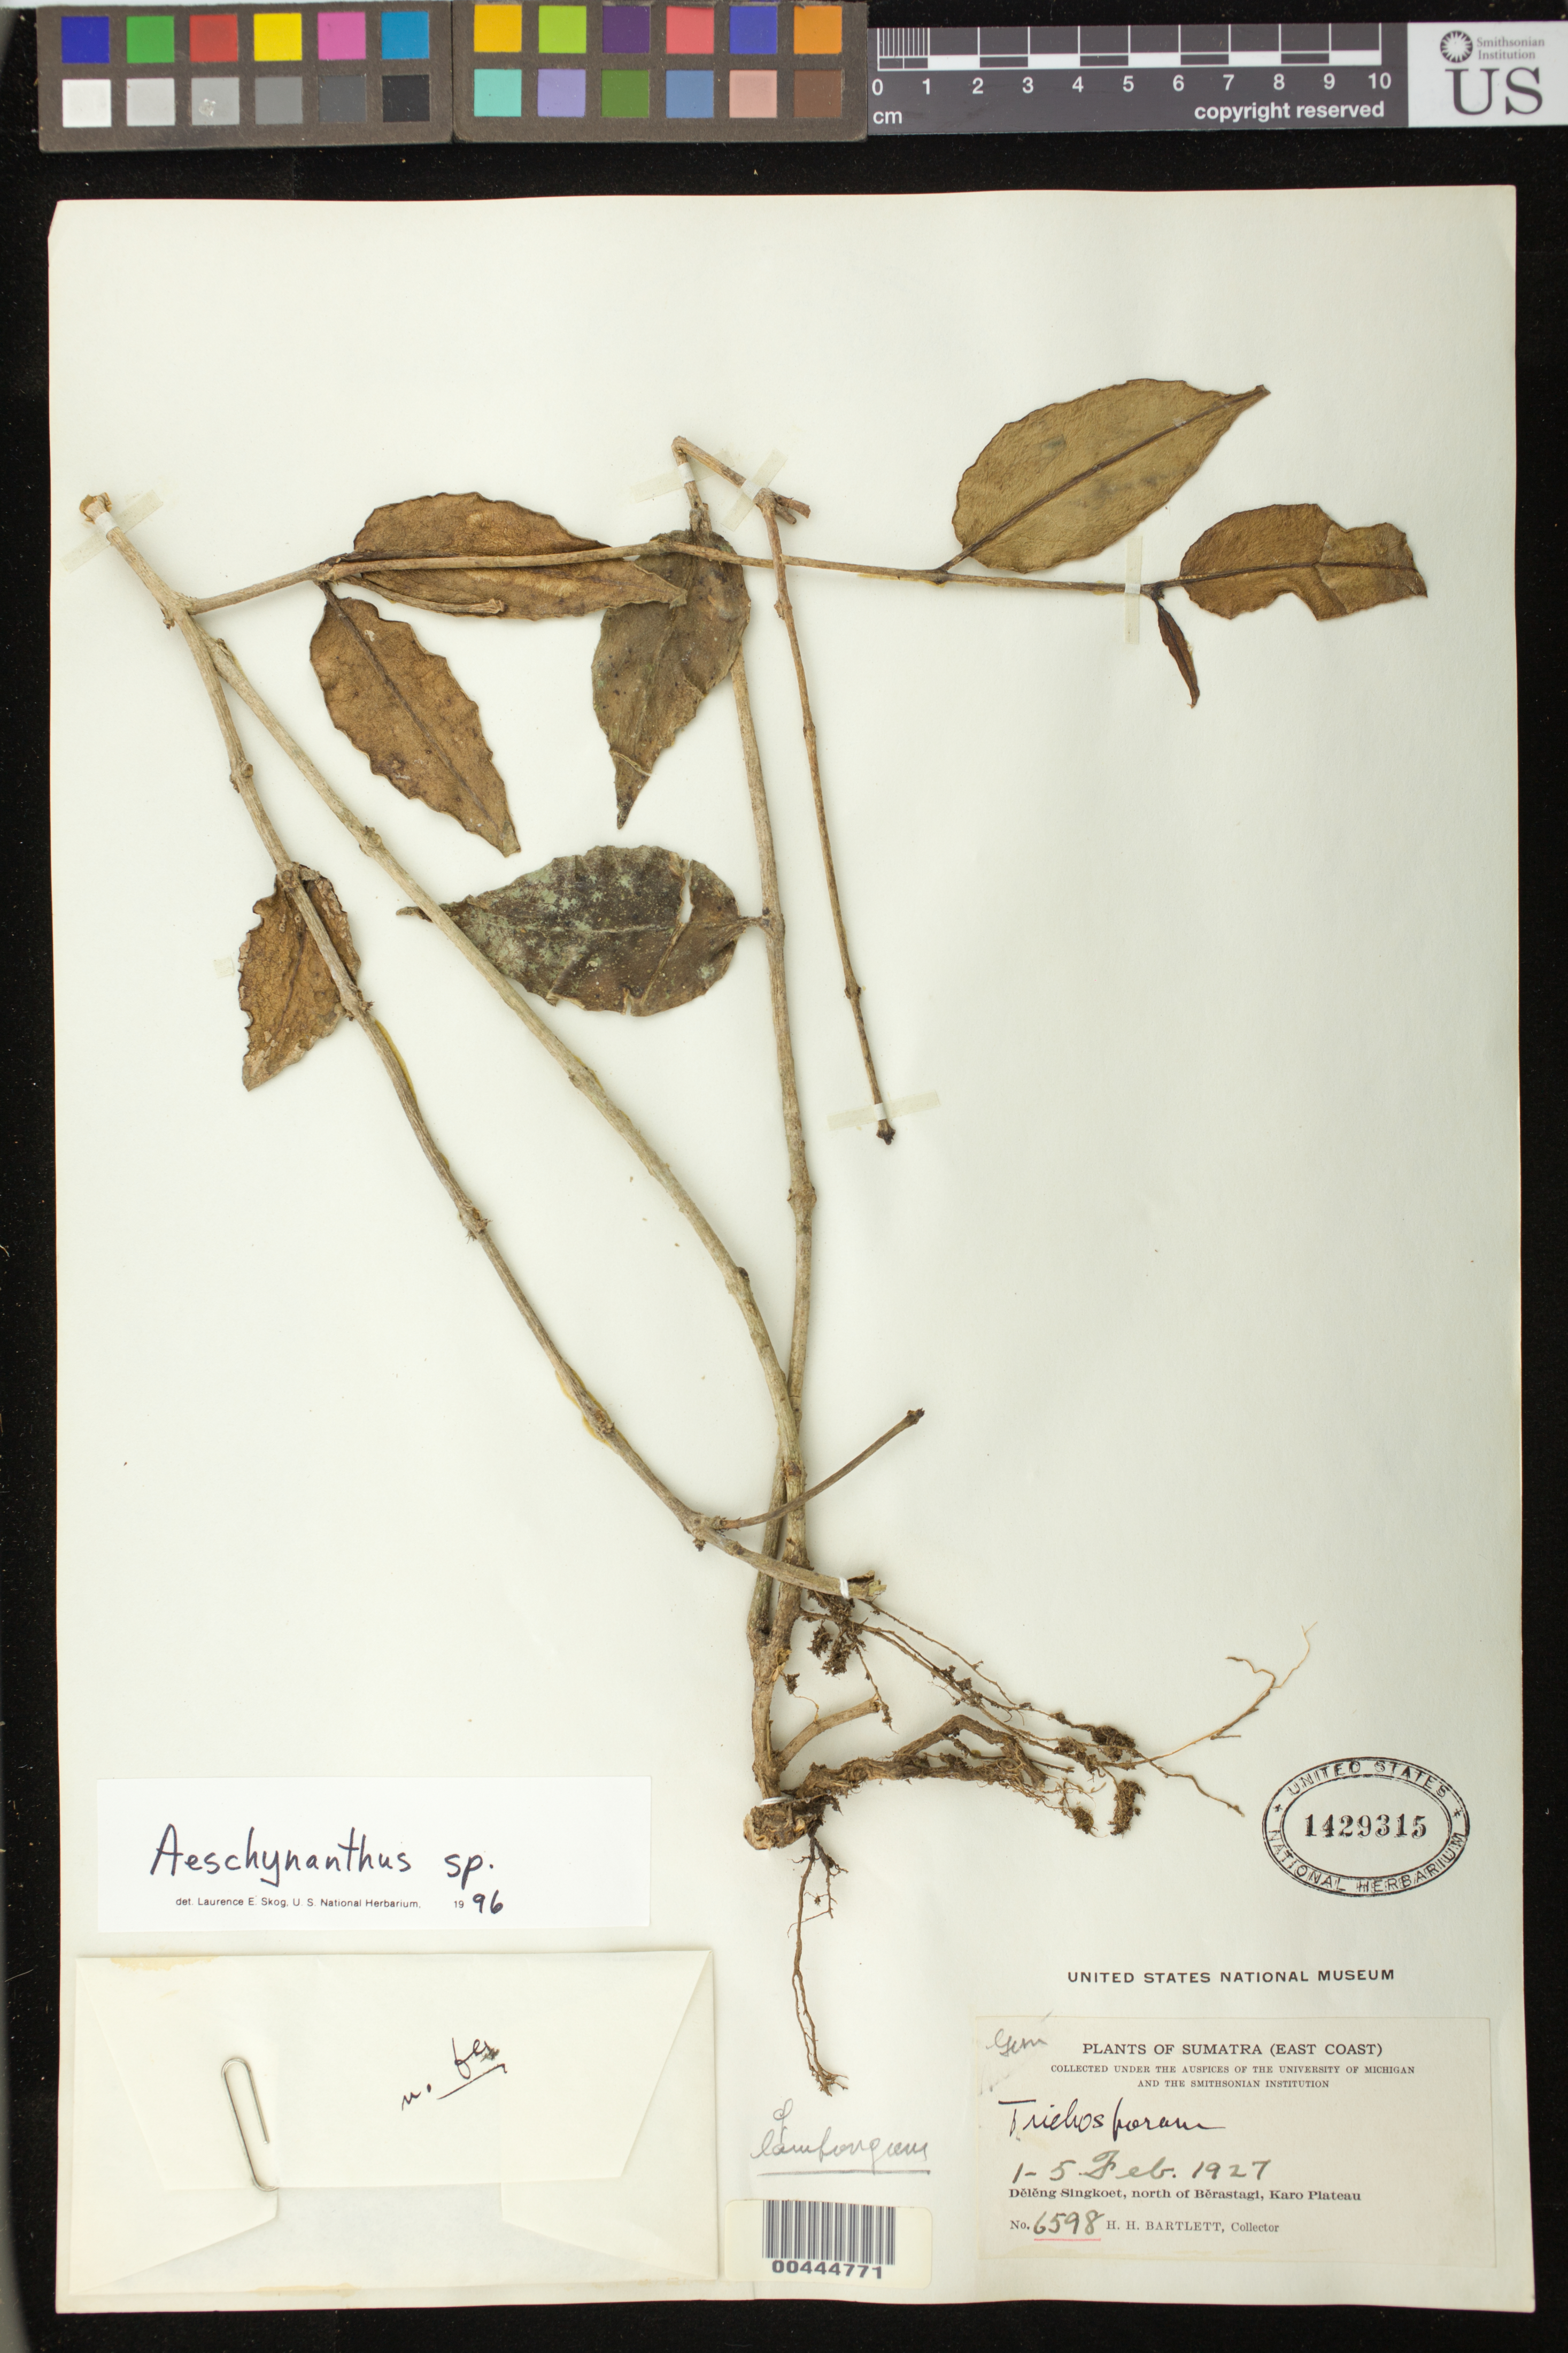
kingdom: Plantae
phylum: Tracheophyta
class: Magnoliopsida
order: Lamiales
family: Gesneriaceae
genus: Aeschynanthus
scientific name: Aeschynanthus sp.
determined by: Skog, Laurence E.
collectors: H. H. Bartlett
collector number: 6598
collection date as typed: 1-5 Feb 1927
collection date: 1927-02-01/1927-02-05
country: Indonesia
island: Sumatra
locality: Deleng singkoet, north of berastagi, karo plateau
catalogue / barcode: US 1429315